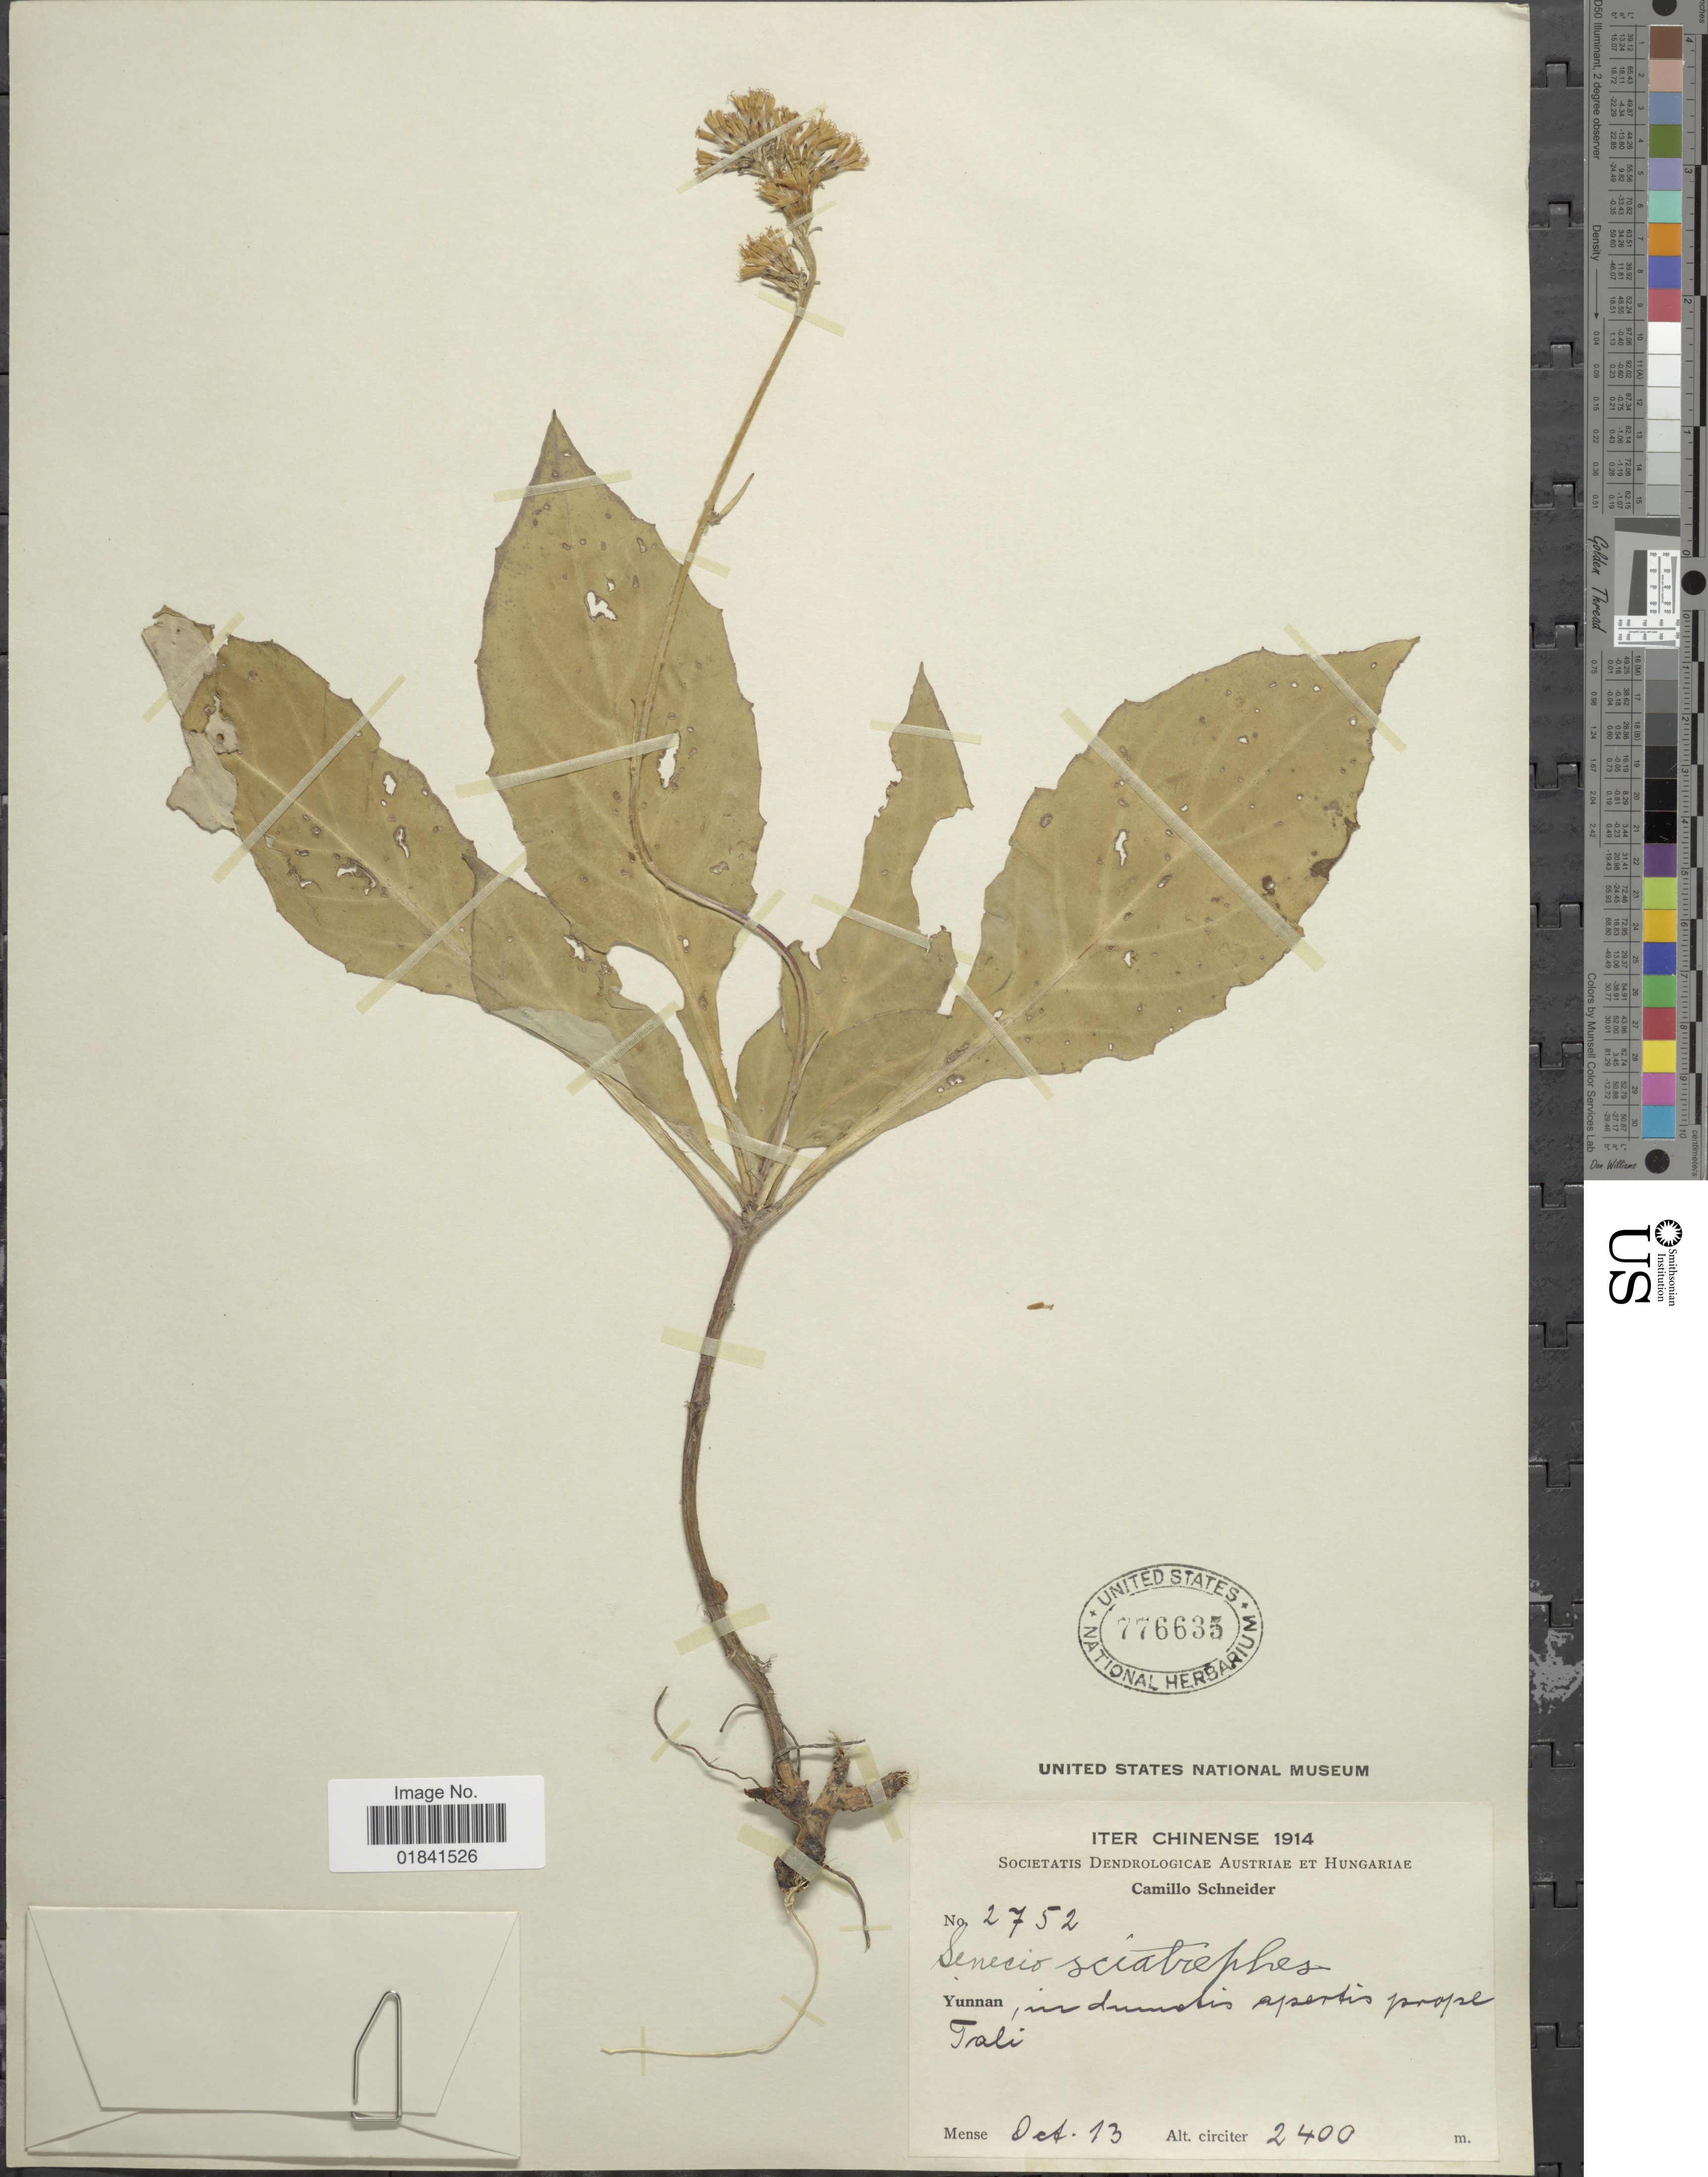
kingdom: Plantae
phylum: Tracheophyta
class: Magnoliopsida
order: Asterales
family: Asteraceae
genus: Senecio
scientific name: Senecio sciatrephes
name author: W.W. Sm.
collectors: C. K. Schneider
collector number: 2752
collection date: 1914-10-13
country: China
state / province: Yunnan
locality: In drummes apertis prope Tali [interpreted]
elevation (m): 2400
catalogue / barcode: US 776635